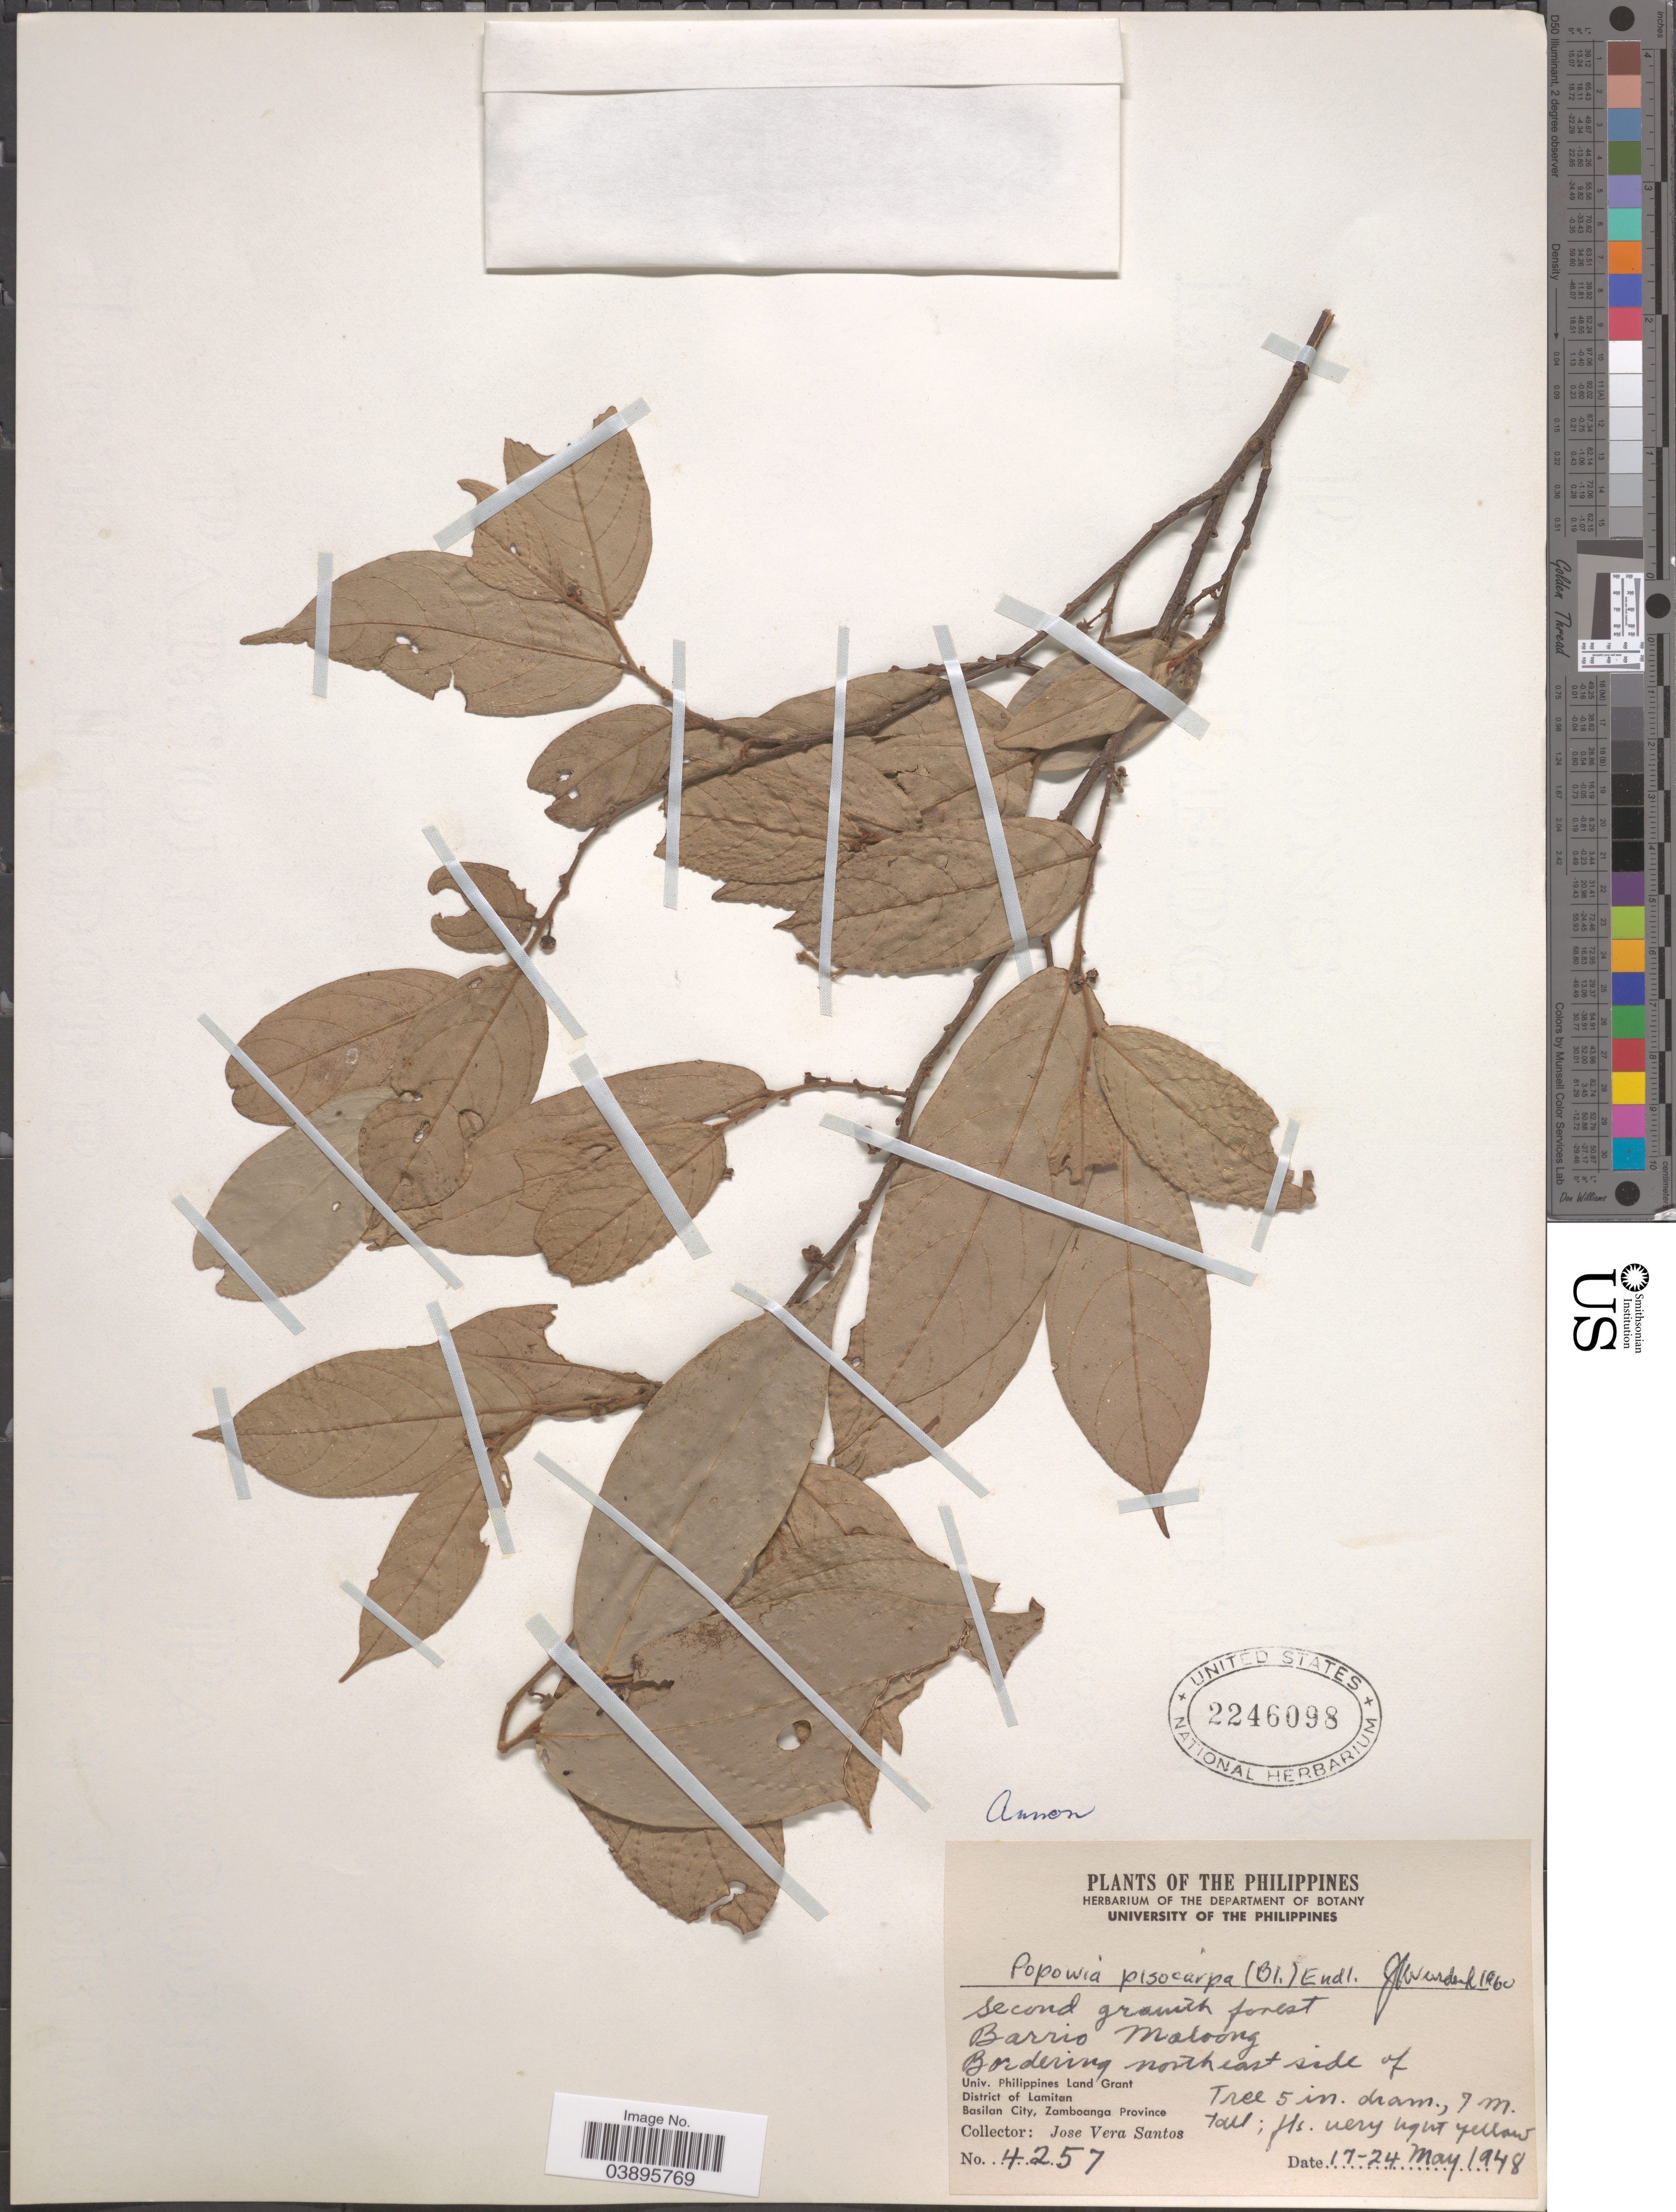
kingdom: Plantae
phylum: Tracheophyta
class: Magnoliopsida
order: Magnoliales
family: Annonaceae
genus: Popowia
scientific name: Popowia pisocarpa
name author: (Blume) Endl.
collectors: J. Vera Santos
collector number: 4257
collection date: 1948-05-17/1948-05-24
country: Philippines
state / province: Muslim Mindanao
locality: Barrio Maloong. Bordering north east side of Univ. Philippines Land Grant. District of Lamitan. Basilan City, Zamboanga Province.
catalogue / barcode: US 2246098